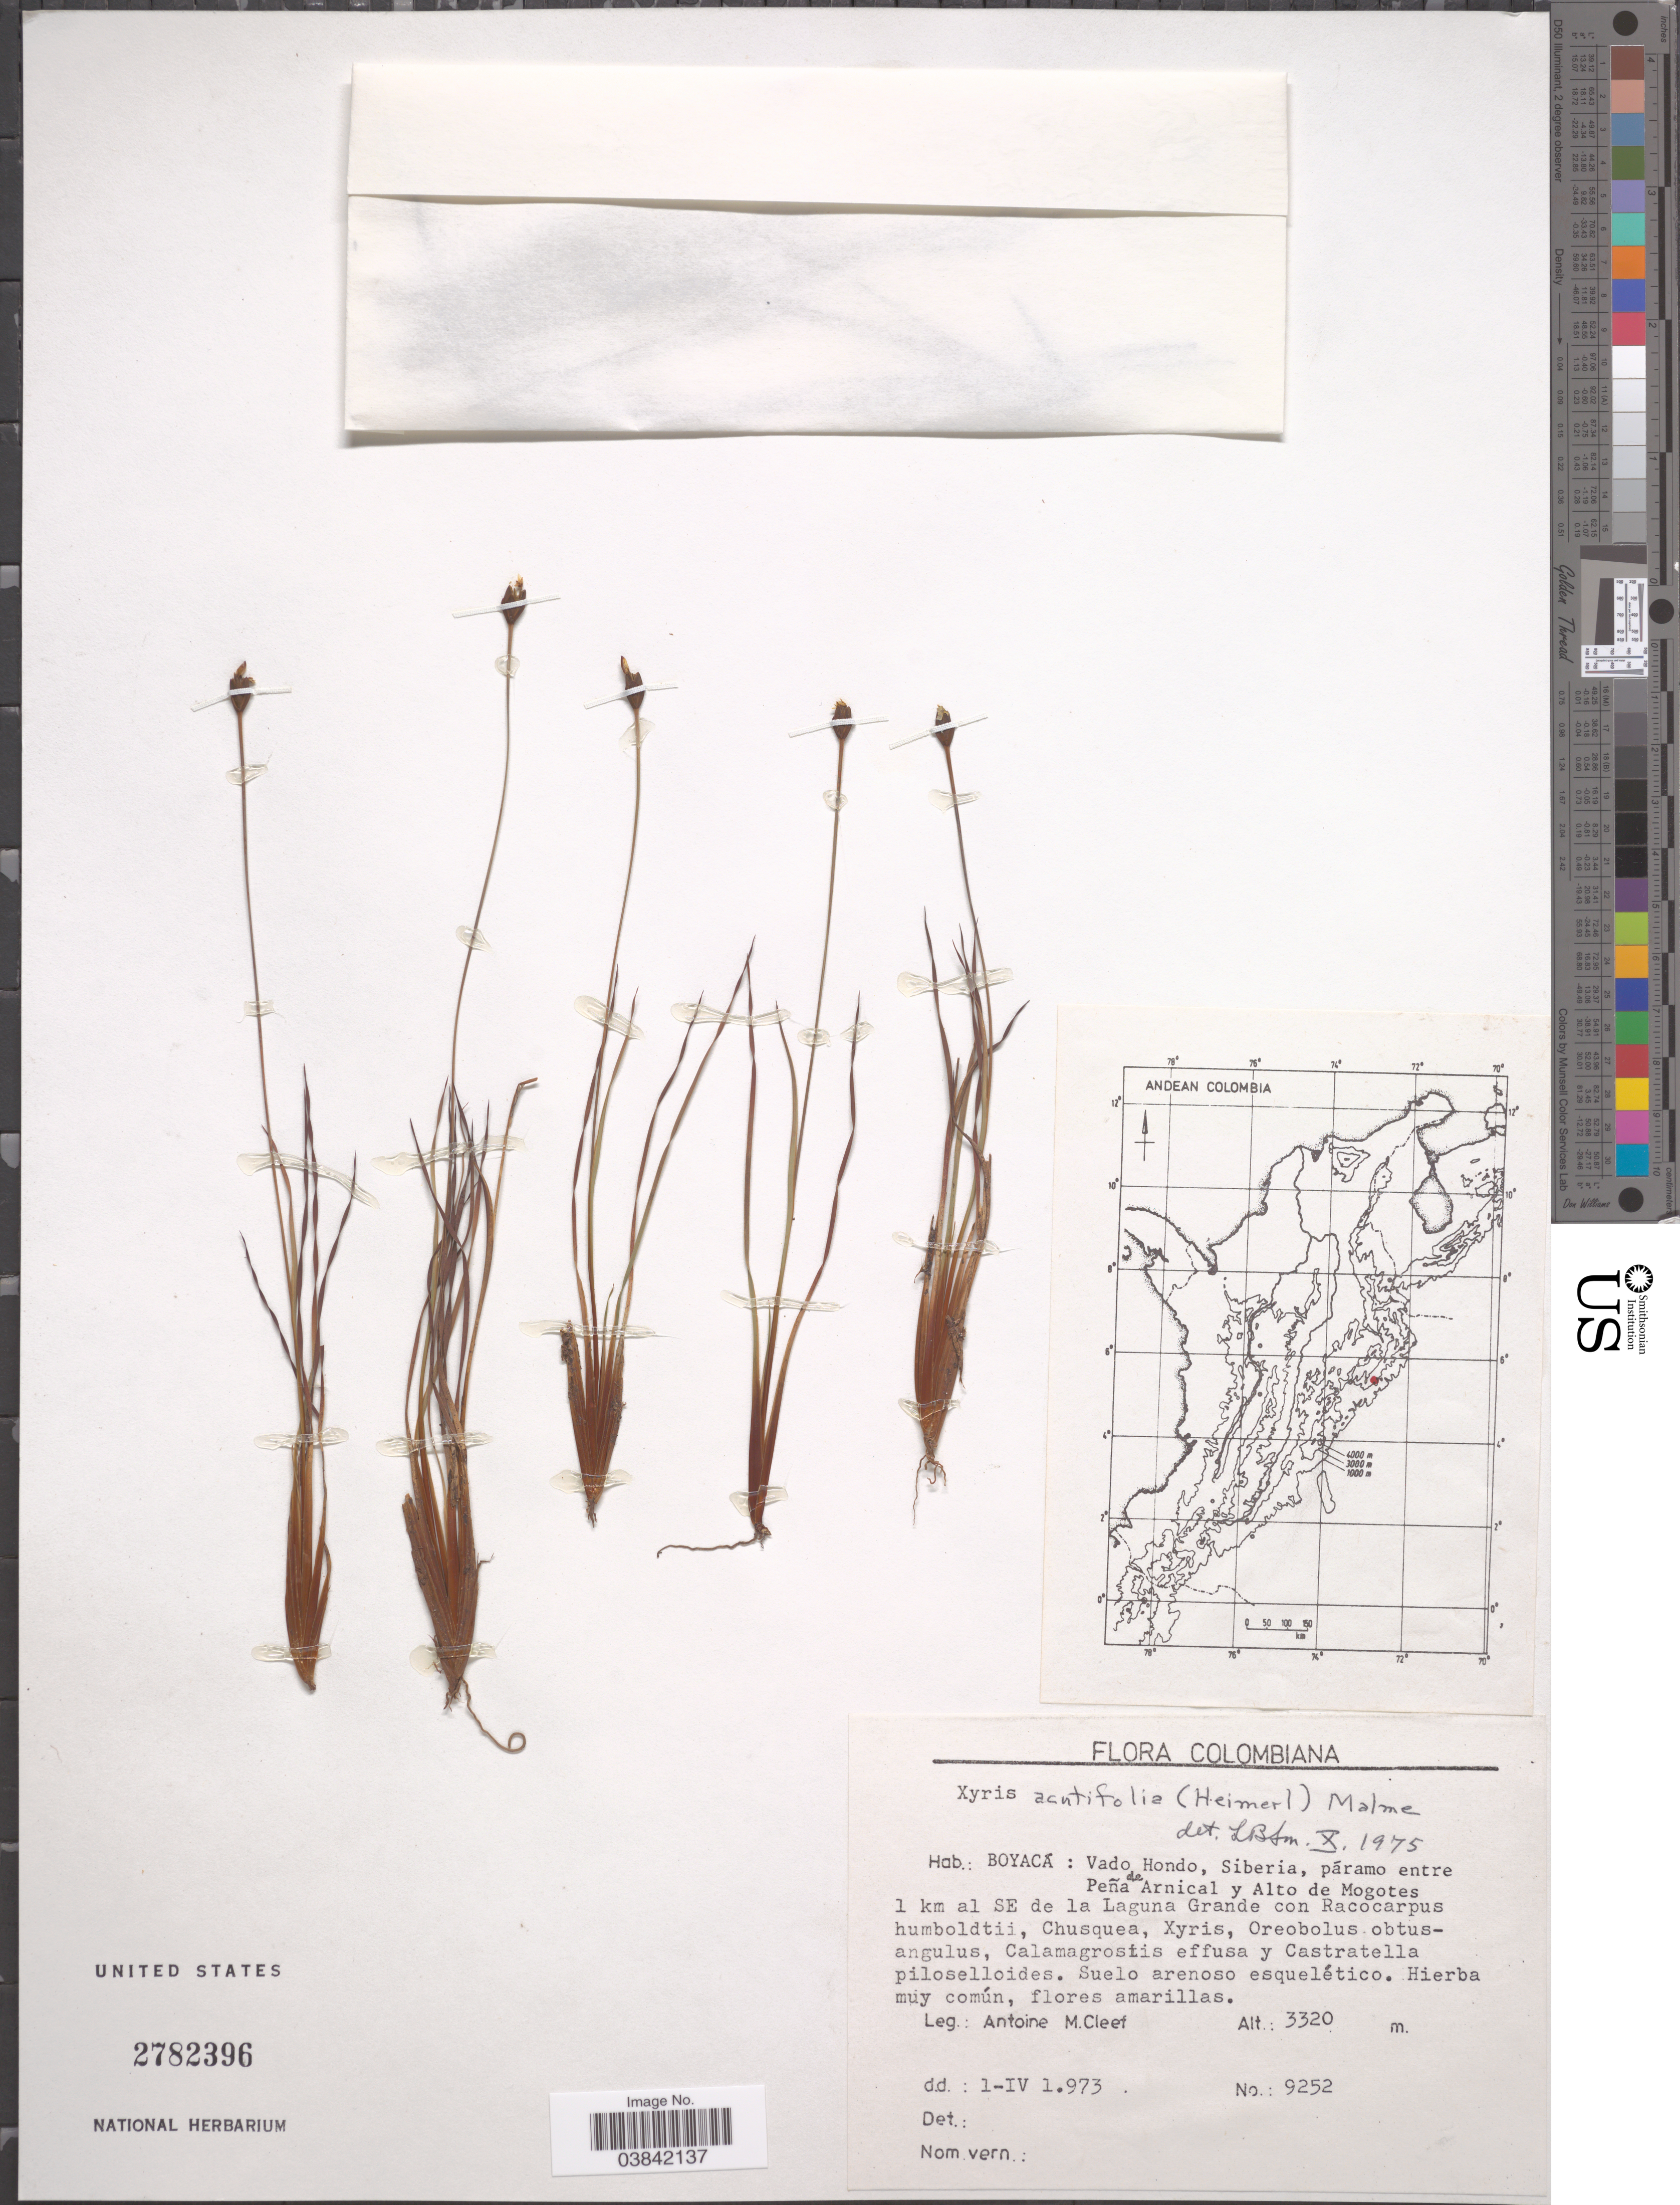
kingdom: Plantae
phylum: Tracheophyta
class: Liliopsida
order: Poales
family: Xyridaceae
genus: Xyris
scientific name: Xyris acutifolia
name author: (Heimerl) Malme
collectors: A. M. Cleef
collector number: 9252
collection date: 1973-04-01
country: Colombia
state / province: Boyacá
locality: Vado Hondo, Siberia, páramo entre Peña Arnical y Alto de Mogotes. 1 km al SE de la Laguna Grande.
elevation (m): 3320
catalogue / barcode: US 2782396